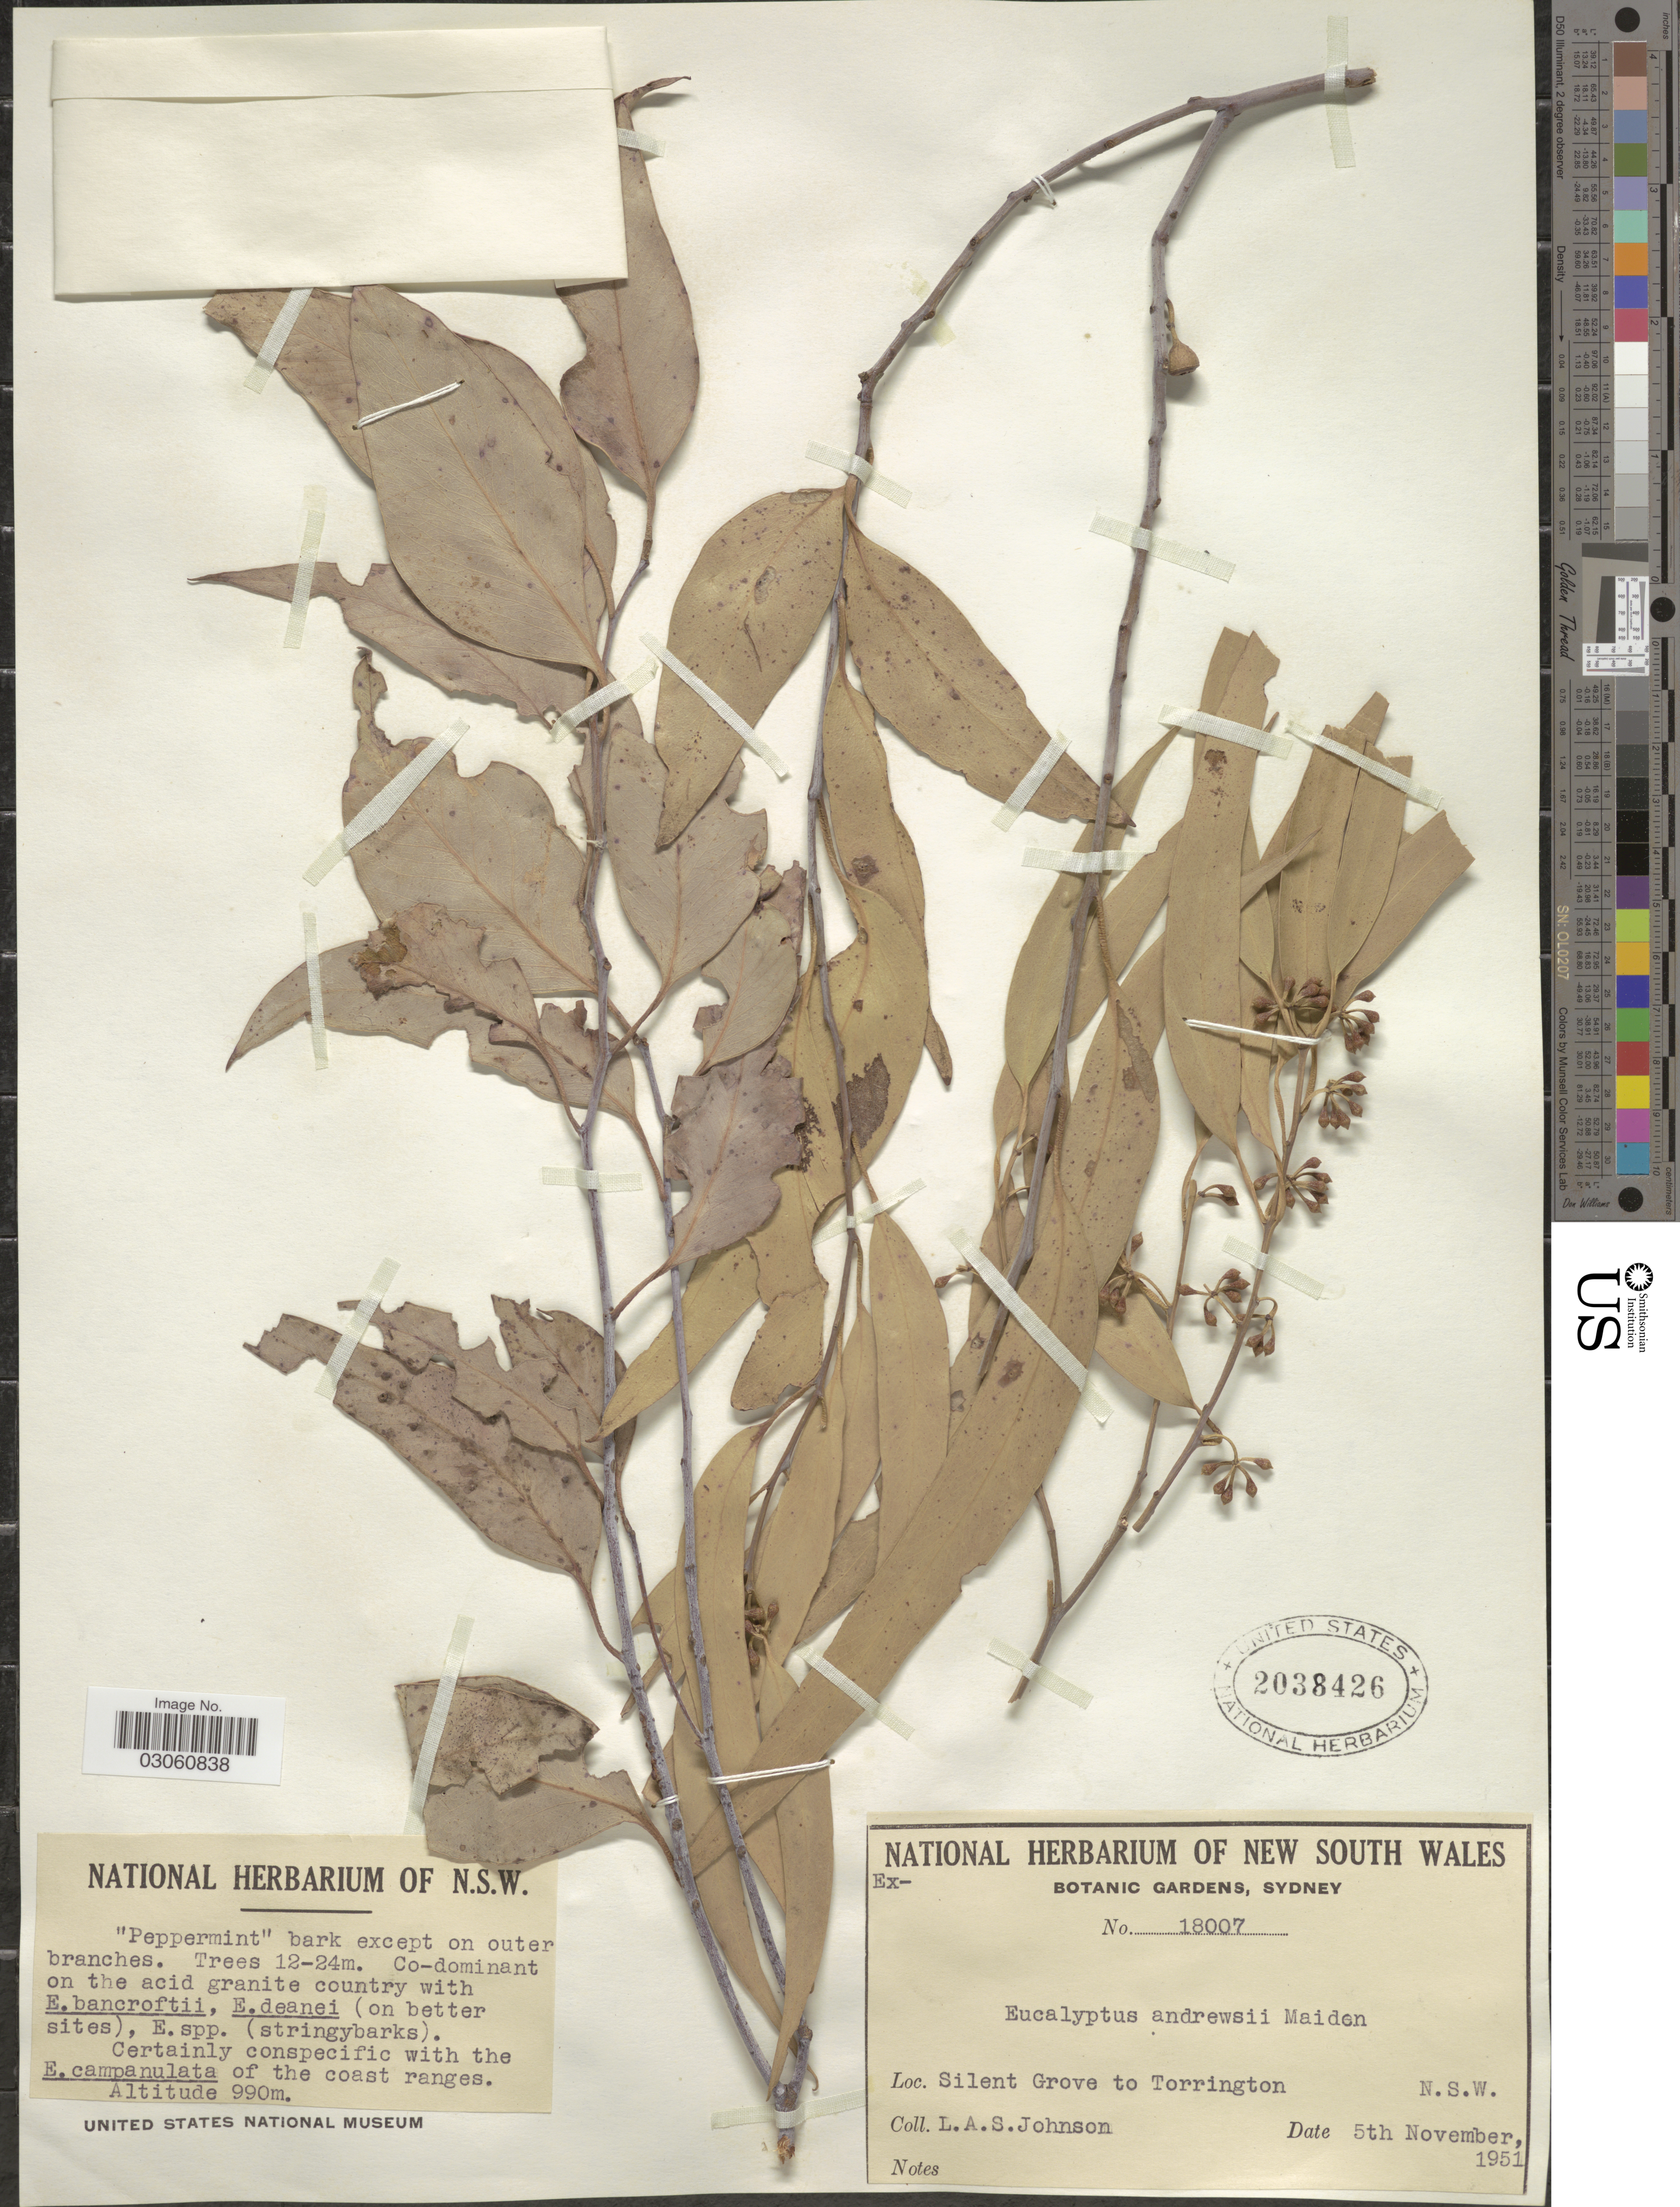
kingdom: Plantae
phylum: Tracheophyta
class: Magnoliopsida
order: Myrtales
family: Myrtaceae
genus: Eucalyptus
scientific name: Eucalyptus andrewsii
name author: Maiden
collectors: L. A. S. Johnson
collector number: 18007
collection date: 1951-11-05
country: Australia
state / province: New South Wales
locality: Silent Grove to Torrington.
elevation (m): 990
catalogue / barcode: US 2038426